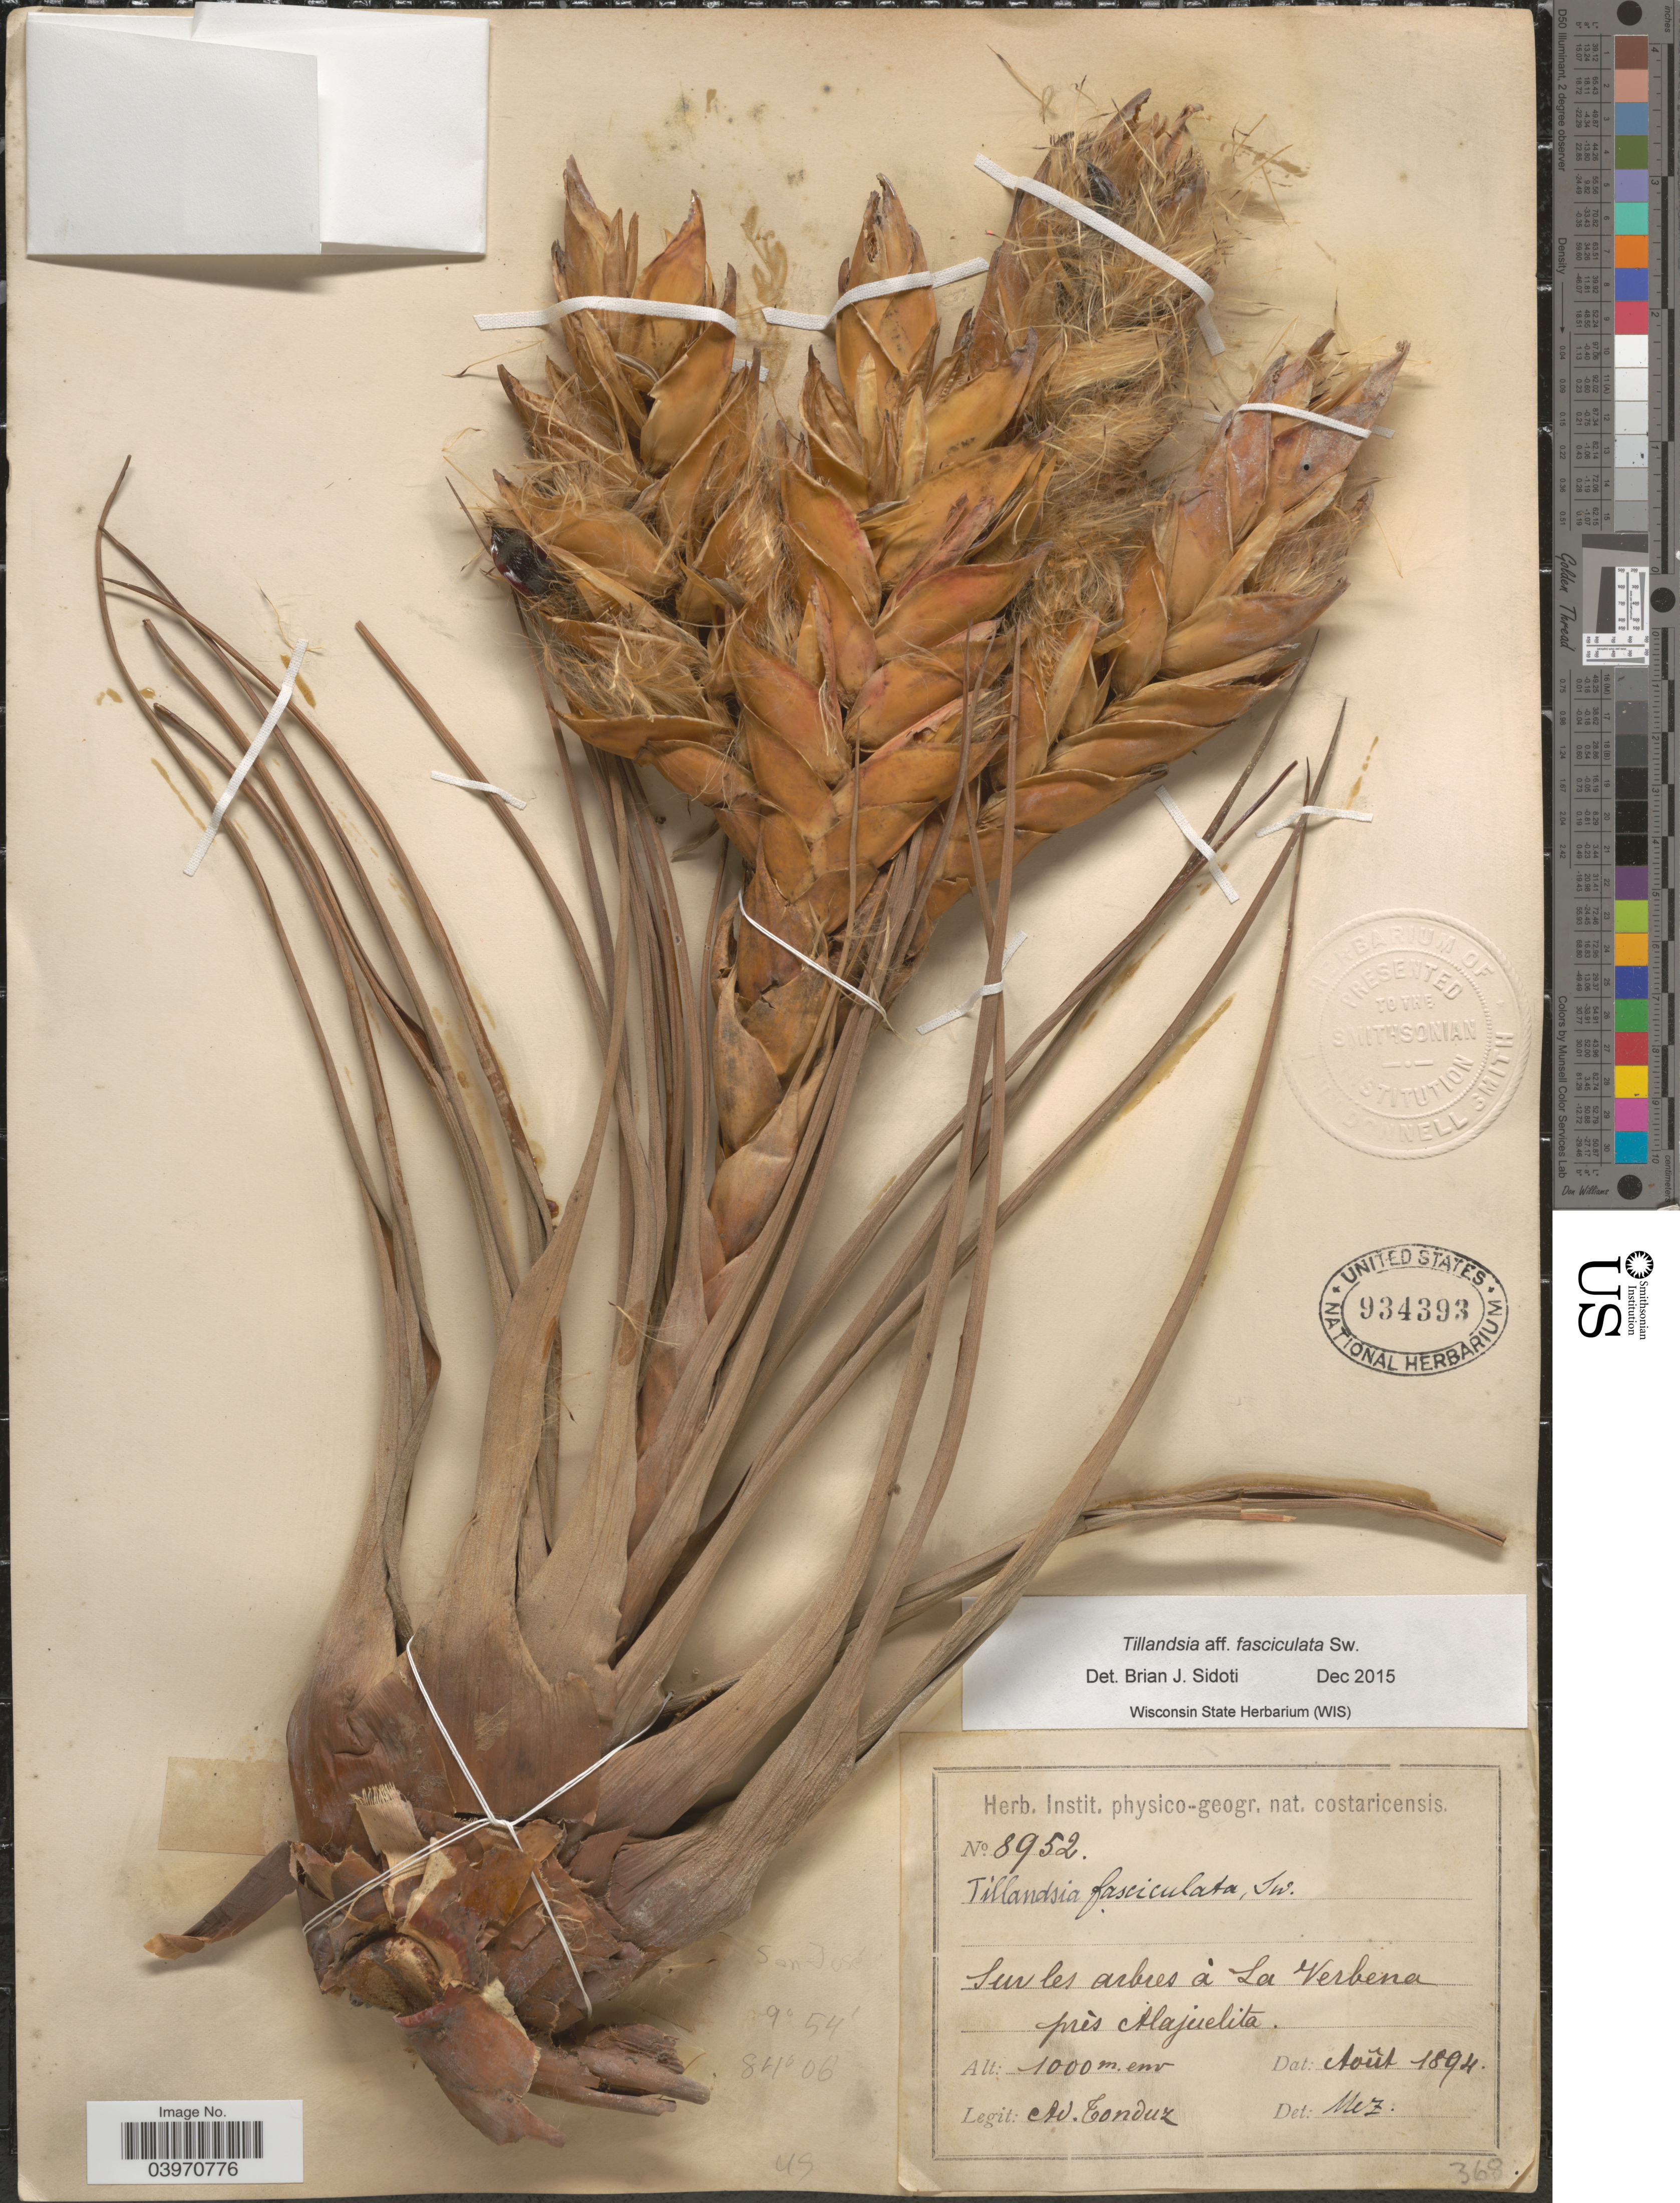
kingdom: Plantae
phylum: Tracheophyta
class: Liliopsida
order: Poales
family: Bromeliaceae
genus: Tillandsia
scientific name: Tillandsia fasciculata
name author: Sw.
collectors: A. Tonduz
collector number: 8952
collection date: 1894-08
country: Costa Rica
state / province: San José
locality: Sur les arbres à La Verbena prés Alajuelita.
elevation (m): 1000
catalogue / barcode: US 934393